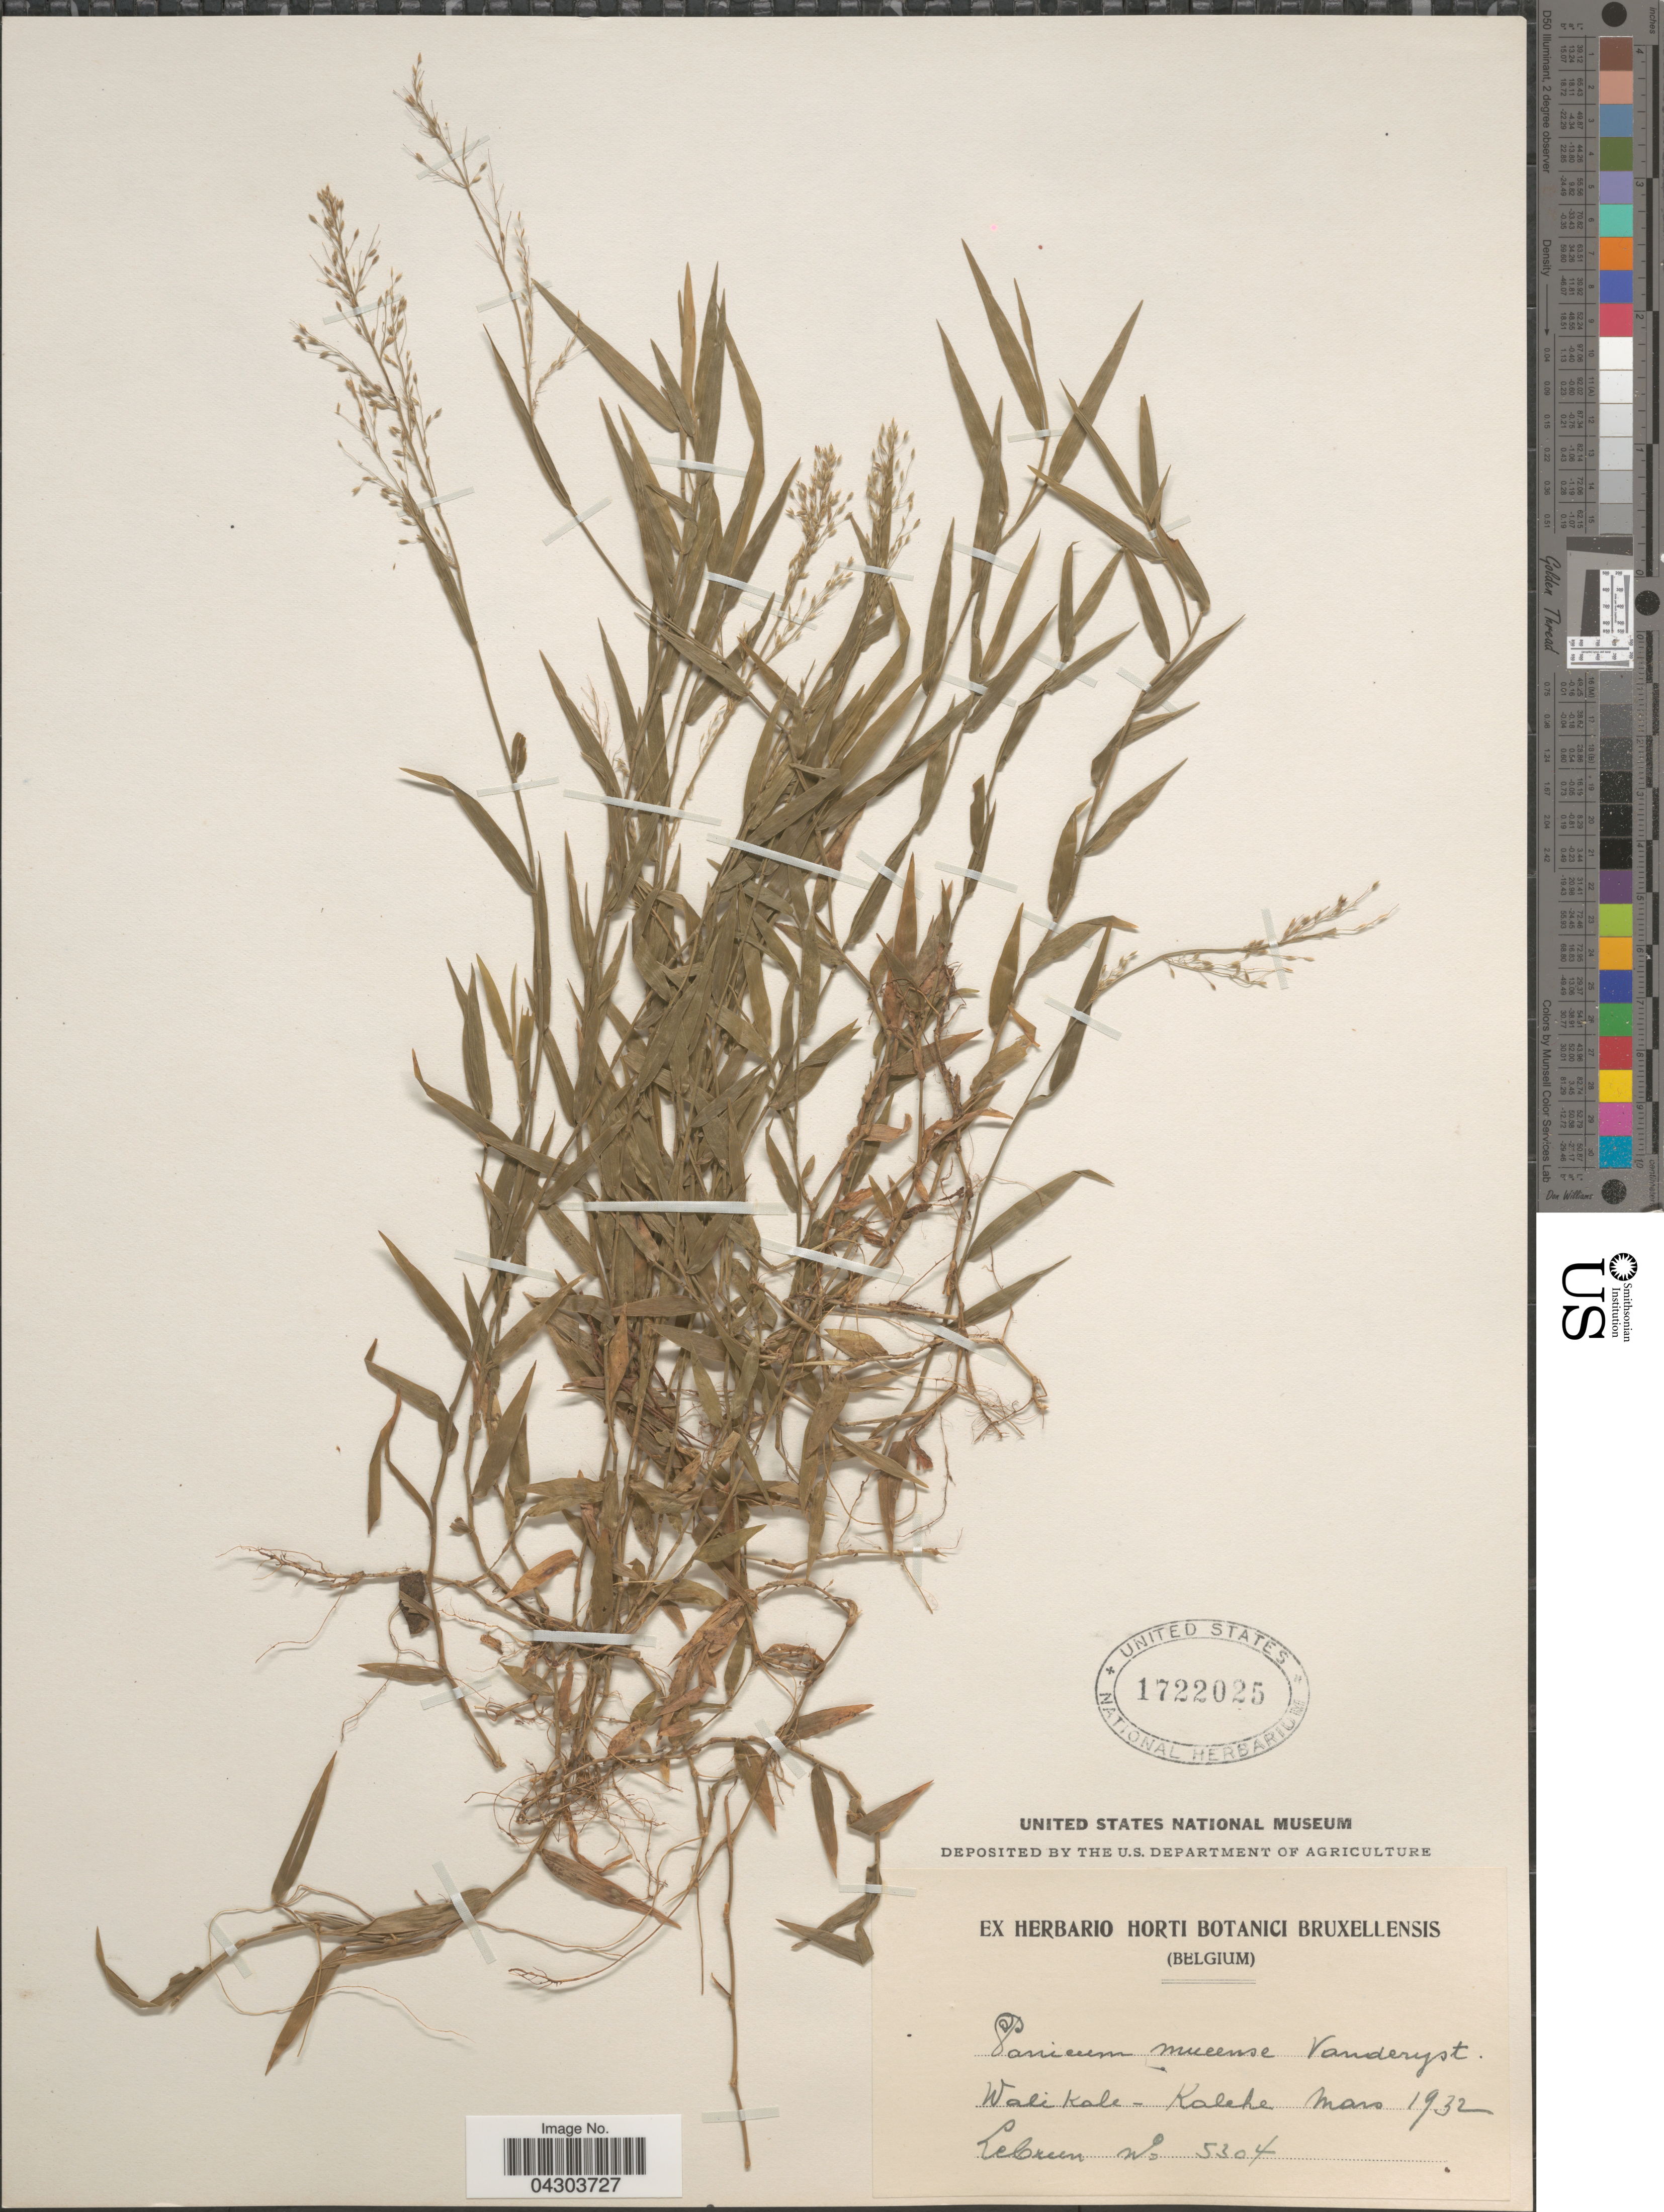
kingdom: Plantae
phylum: Tracheophyta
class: Liliopsida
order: Poales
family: Poaceae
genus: Panicum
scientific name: Panicum mueense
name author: Vanderyst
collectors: J.A. Lebrun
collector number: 5304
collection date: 1932-03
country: Congo, Democratic Republic of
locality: Wali Kale-Kalehe.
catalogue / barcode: US 1722025